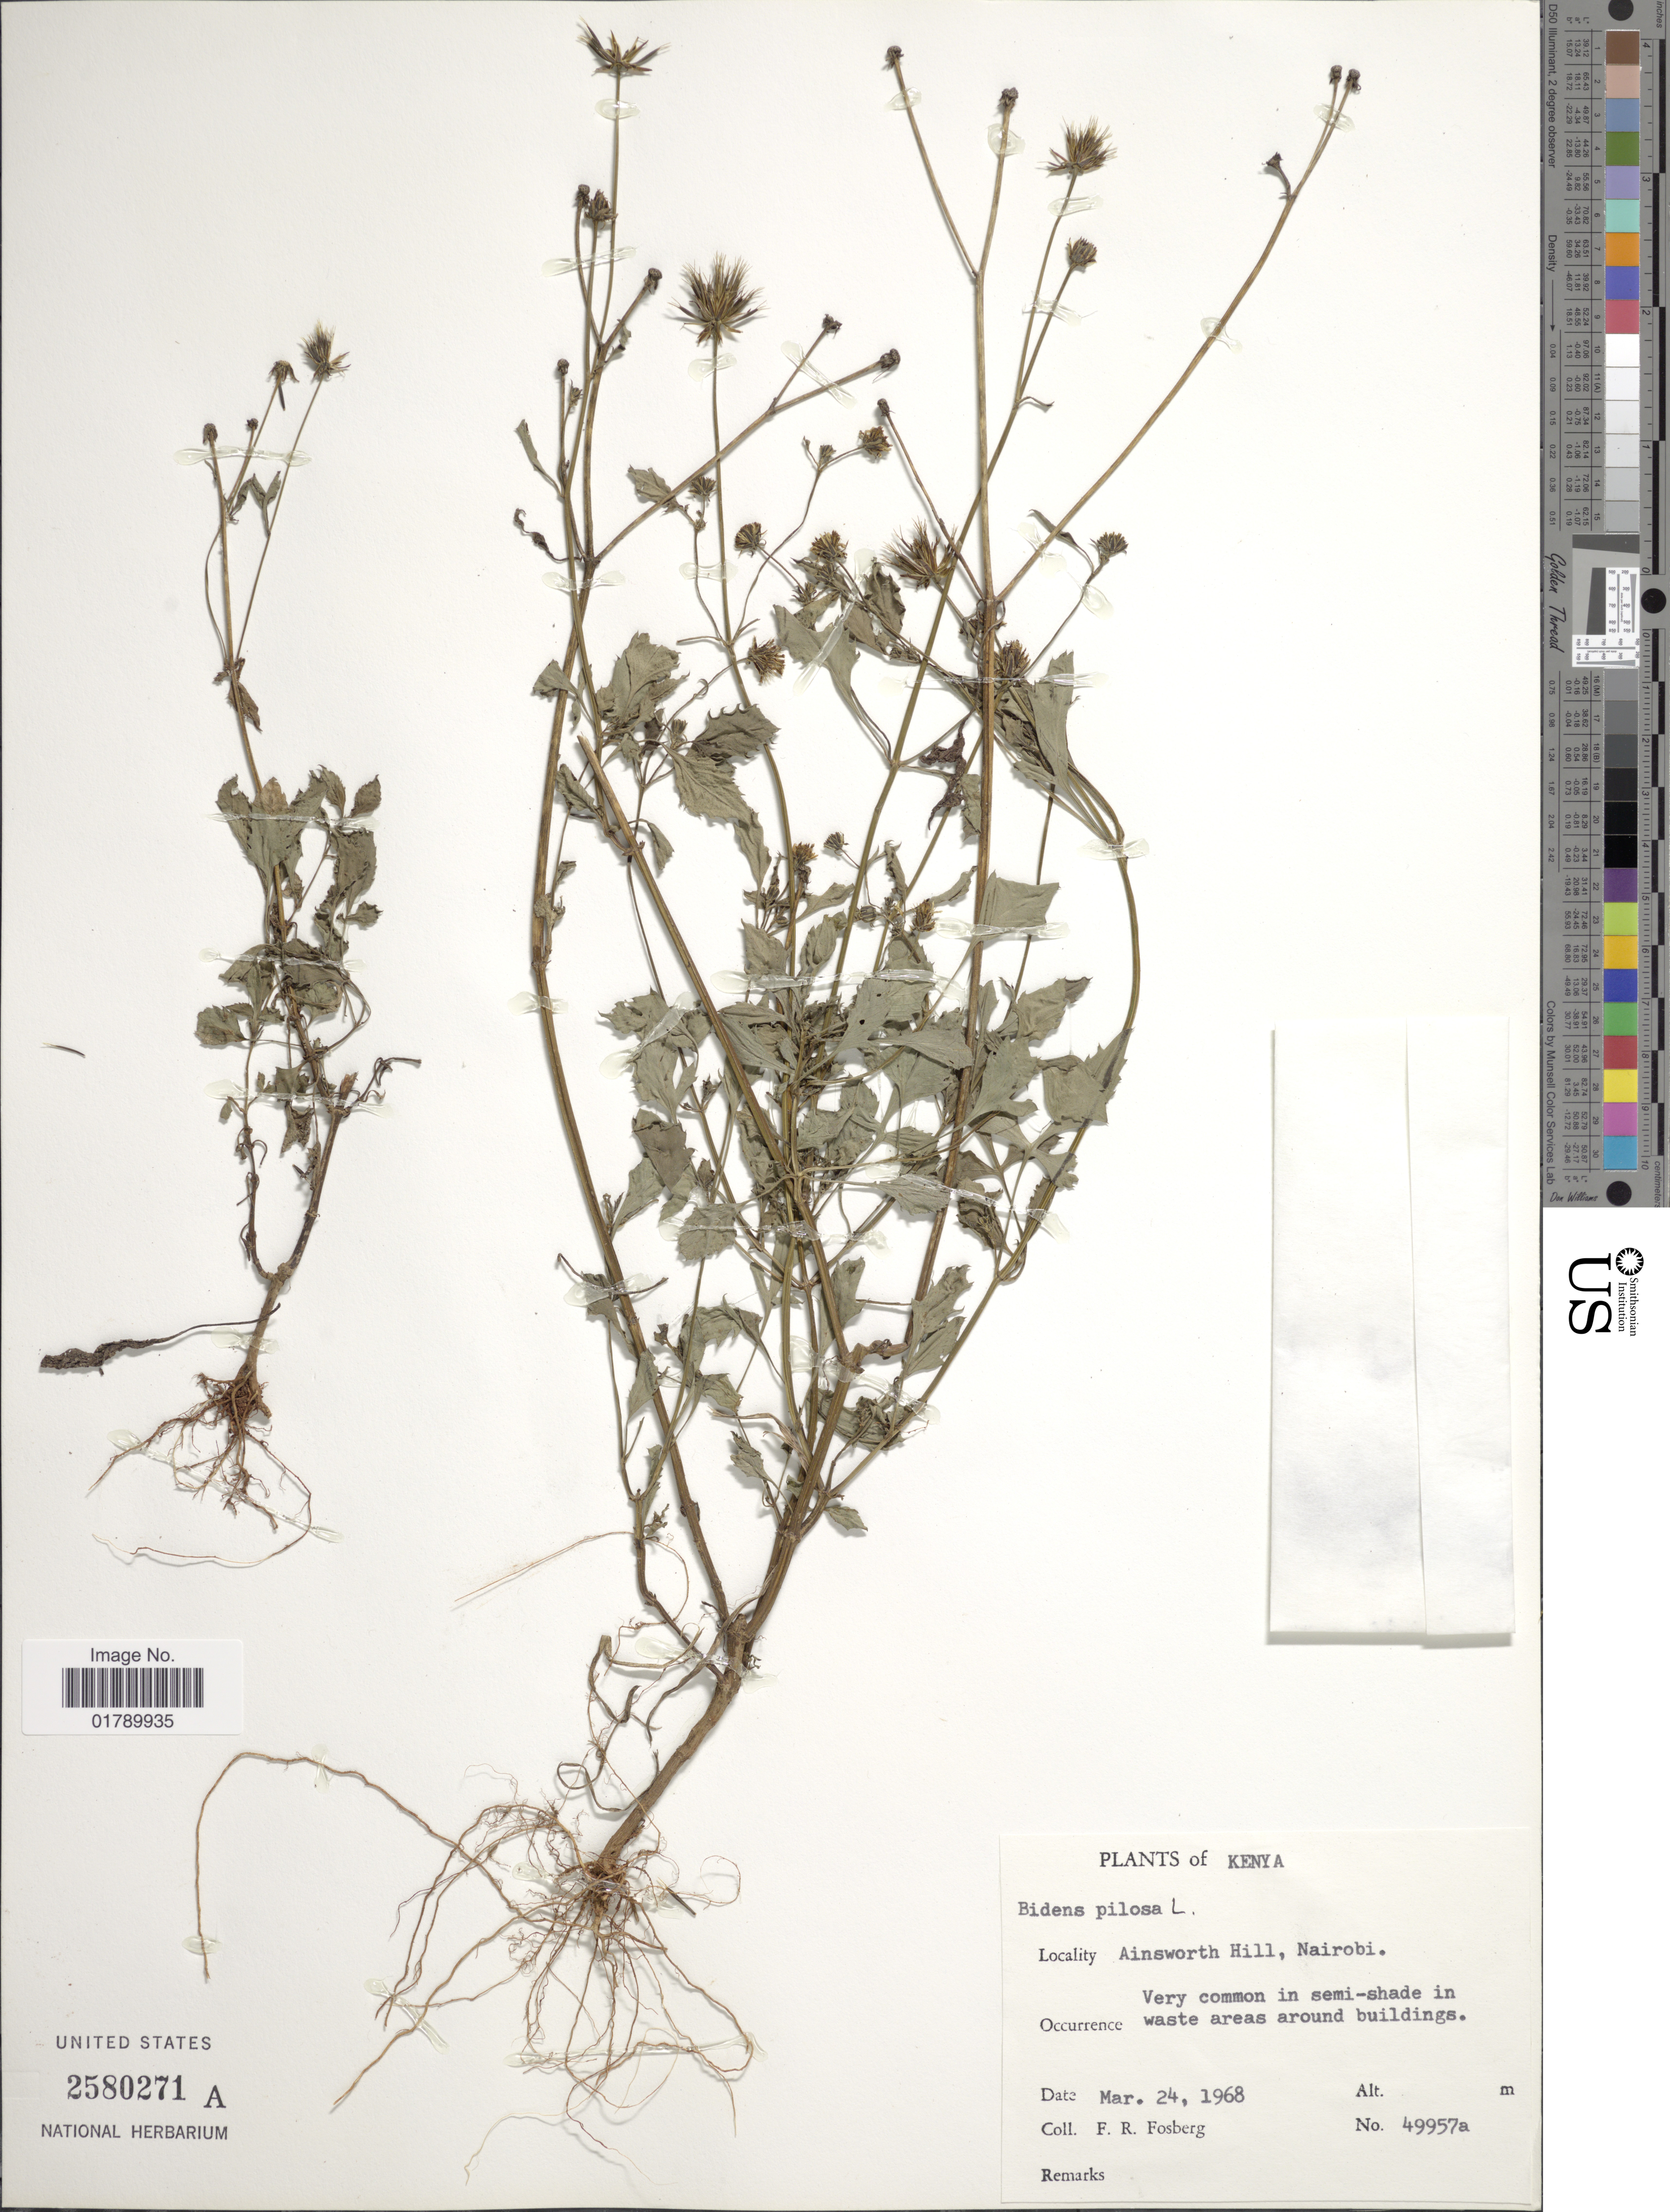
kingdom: Plantae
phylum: Tracheophyta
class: Magnoliopsida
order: Asterales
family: Asteraceae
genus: Bidens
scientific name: Bidens pilosa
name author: L.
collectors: F. R. Fosberg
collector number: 49957a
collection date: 1968-03-24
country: Kenya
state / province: Nairobi Area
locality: Ainsworth Hill, Nairobi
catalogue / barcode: US 2580271A